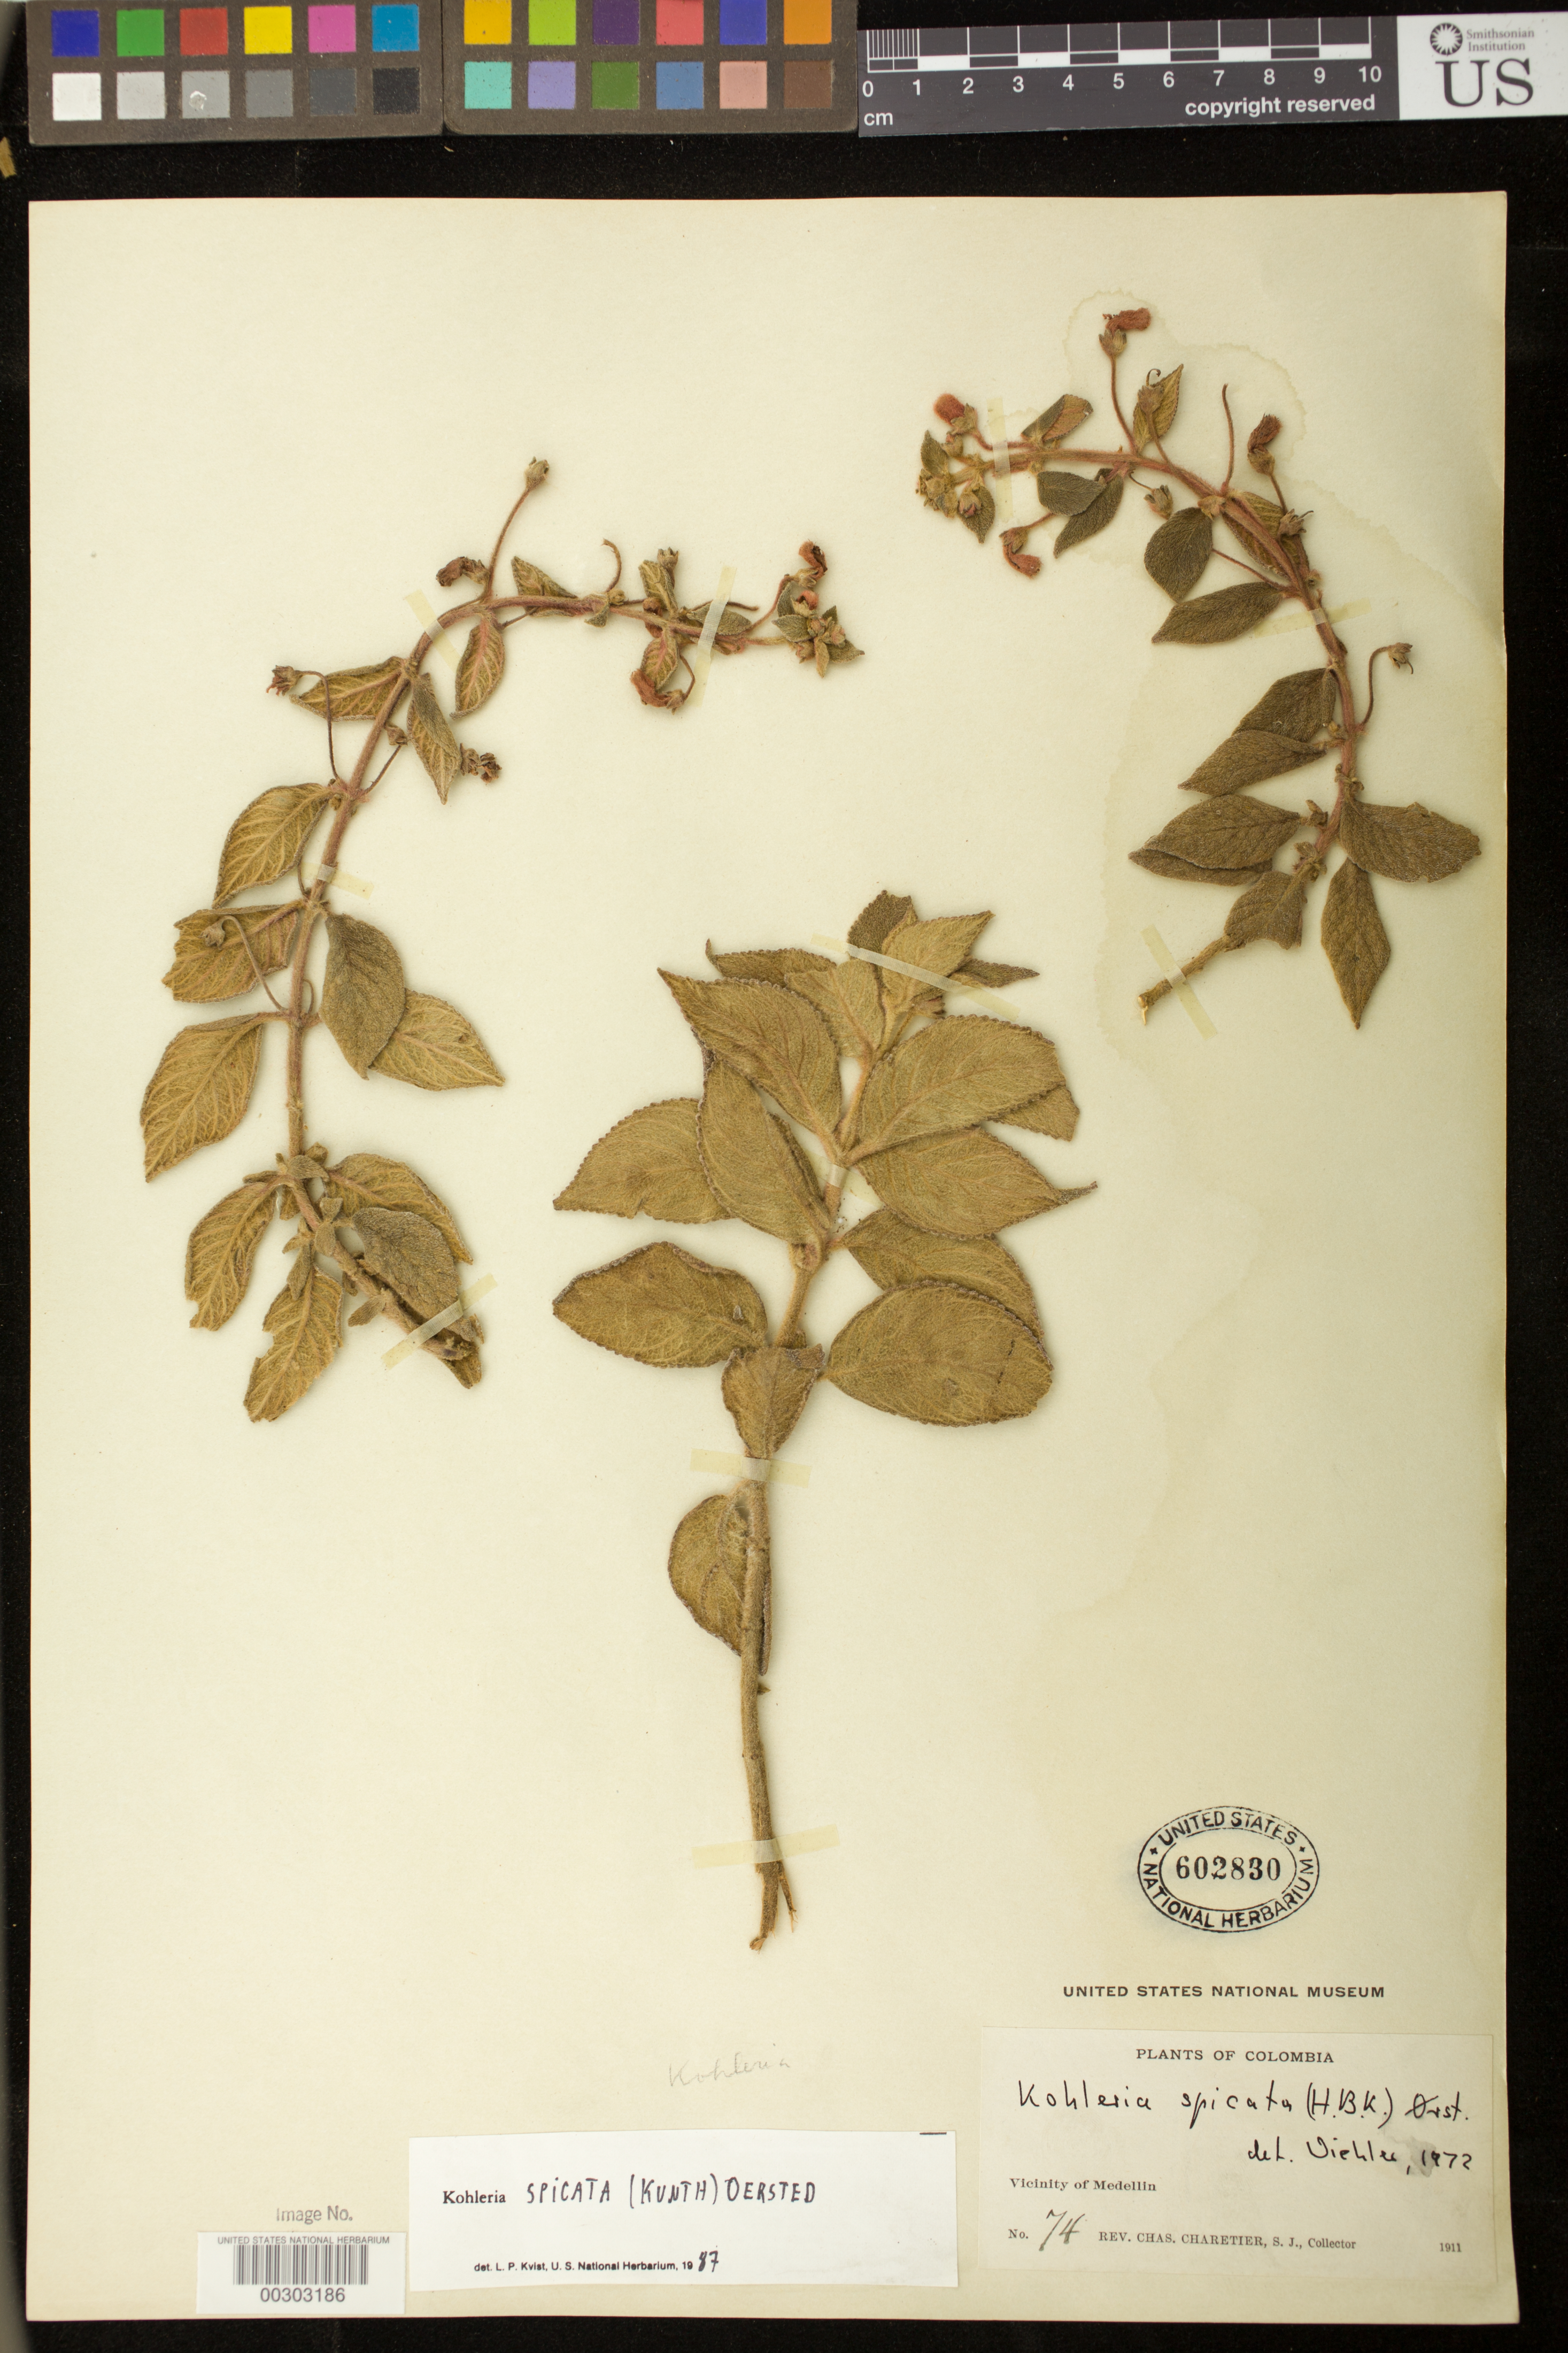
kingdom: Plantae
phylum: Tracheophyta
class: Magnoliopsida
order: Lamiales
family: Gesneriaceae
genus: Kohleria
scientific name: Kohleria spicata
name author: (Kunth) Oerst.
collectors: C. Charetier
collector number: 74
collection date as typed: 1911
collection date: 1911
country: Colombia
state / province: Antioquia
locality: Vicinity of Medellin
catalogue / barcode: US 602830